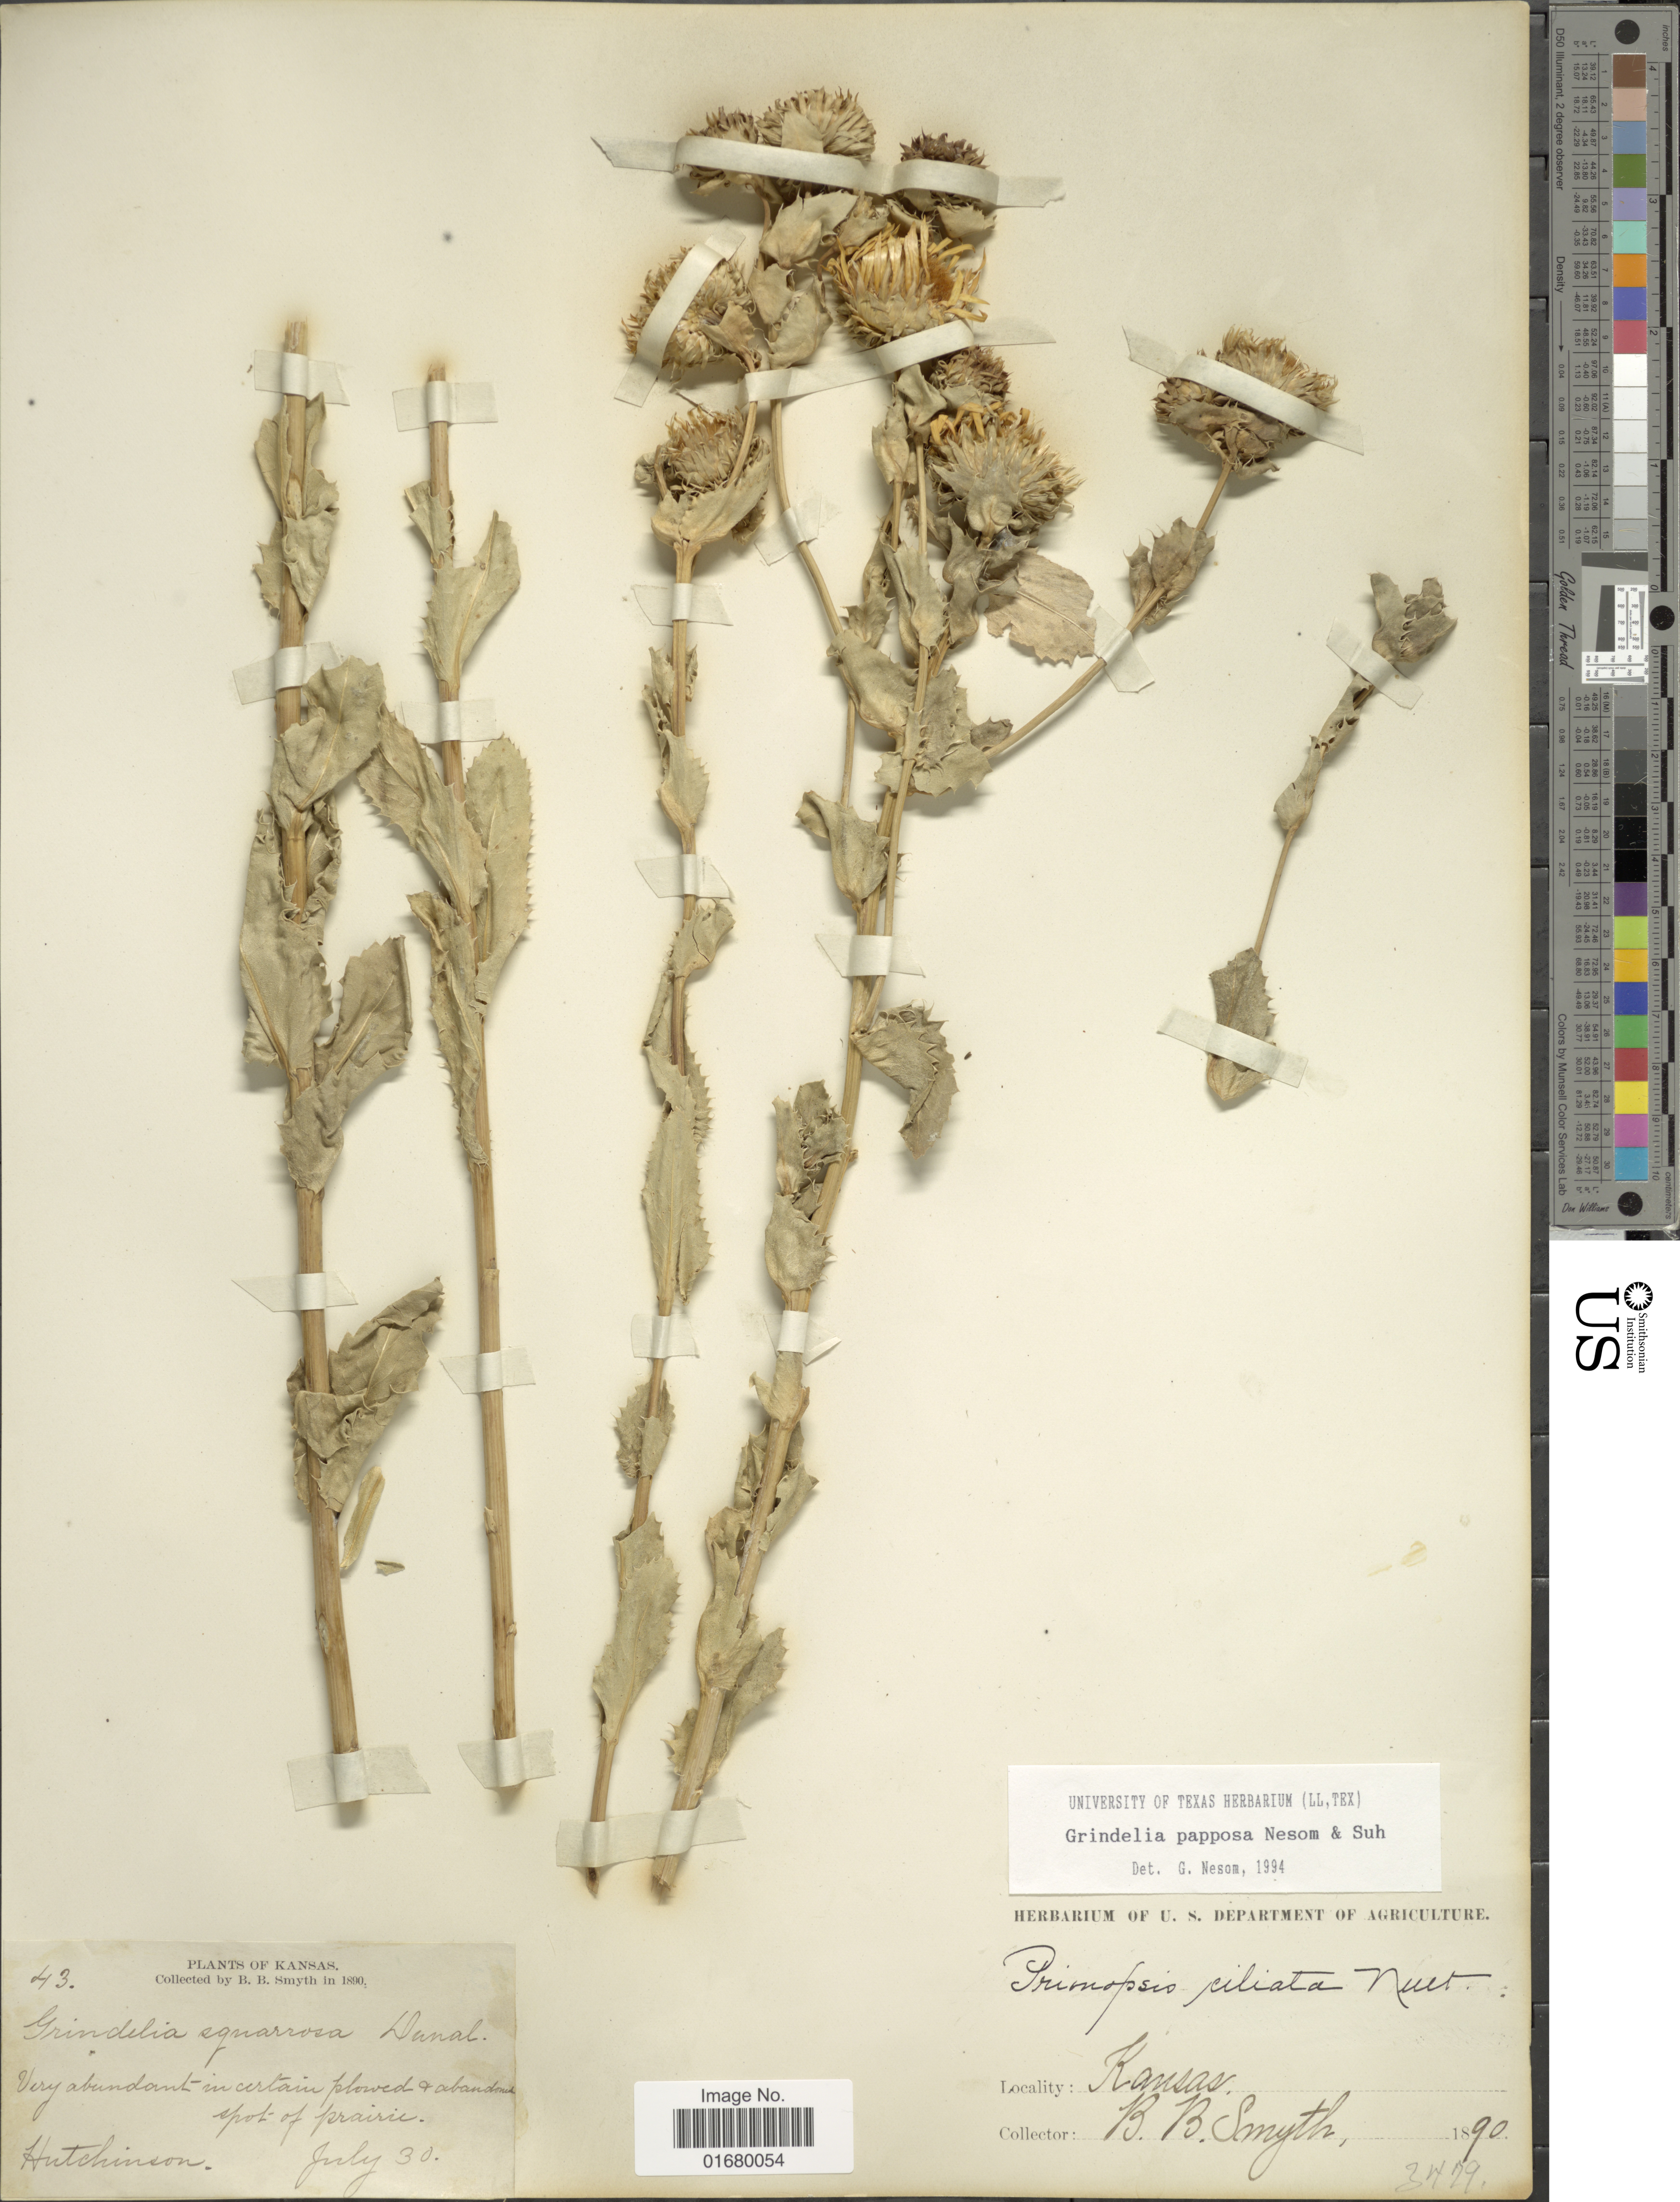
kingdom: Plantae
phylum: Tracheophyta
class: Magnoliopsida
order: Asterales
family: Asteraceae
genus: Grindelia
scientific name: Grindelia papposa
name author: G.L. Nesom & Suh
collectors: B. Smyth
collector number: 43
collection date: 1890-07-30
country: United States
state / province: Kansas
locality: Hutchinson.